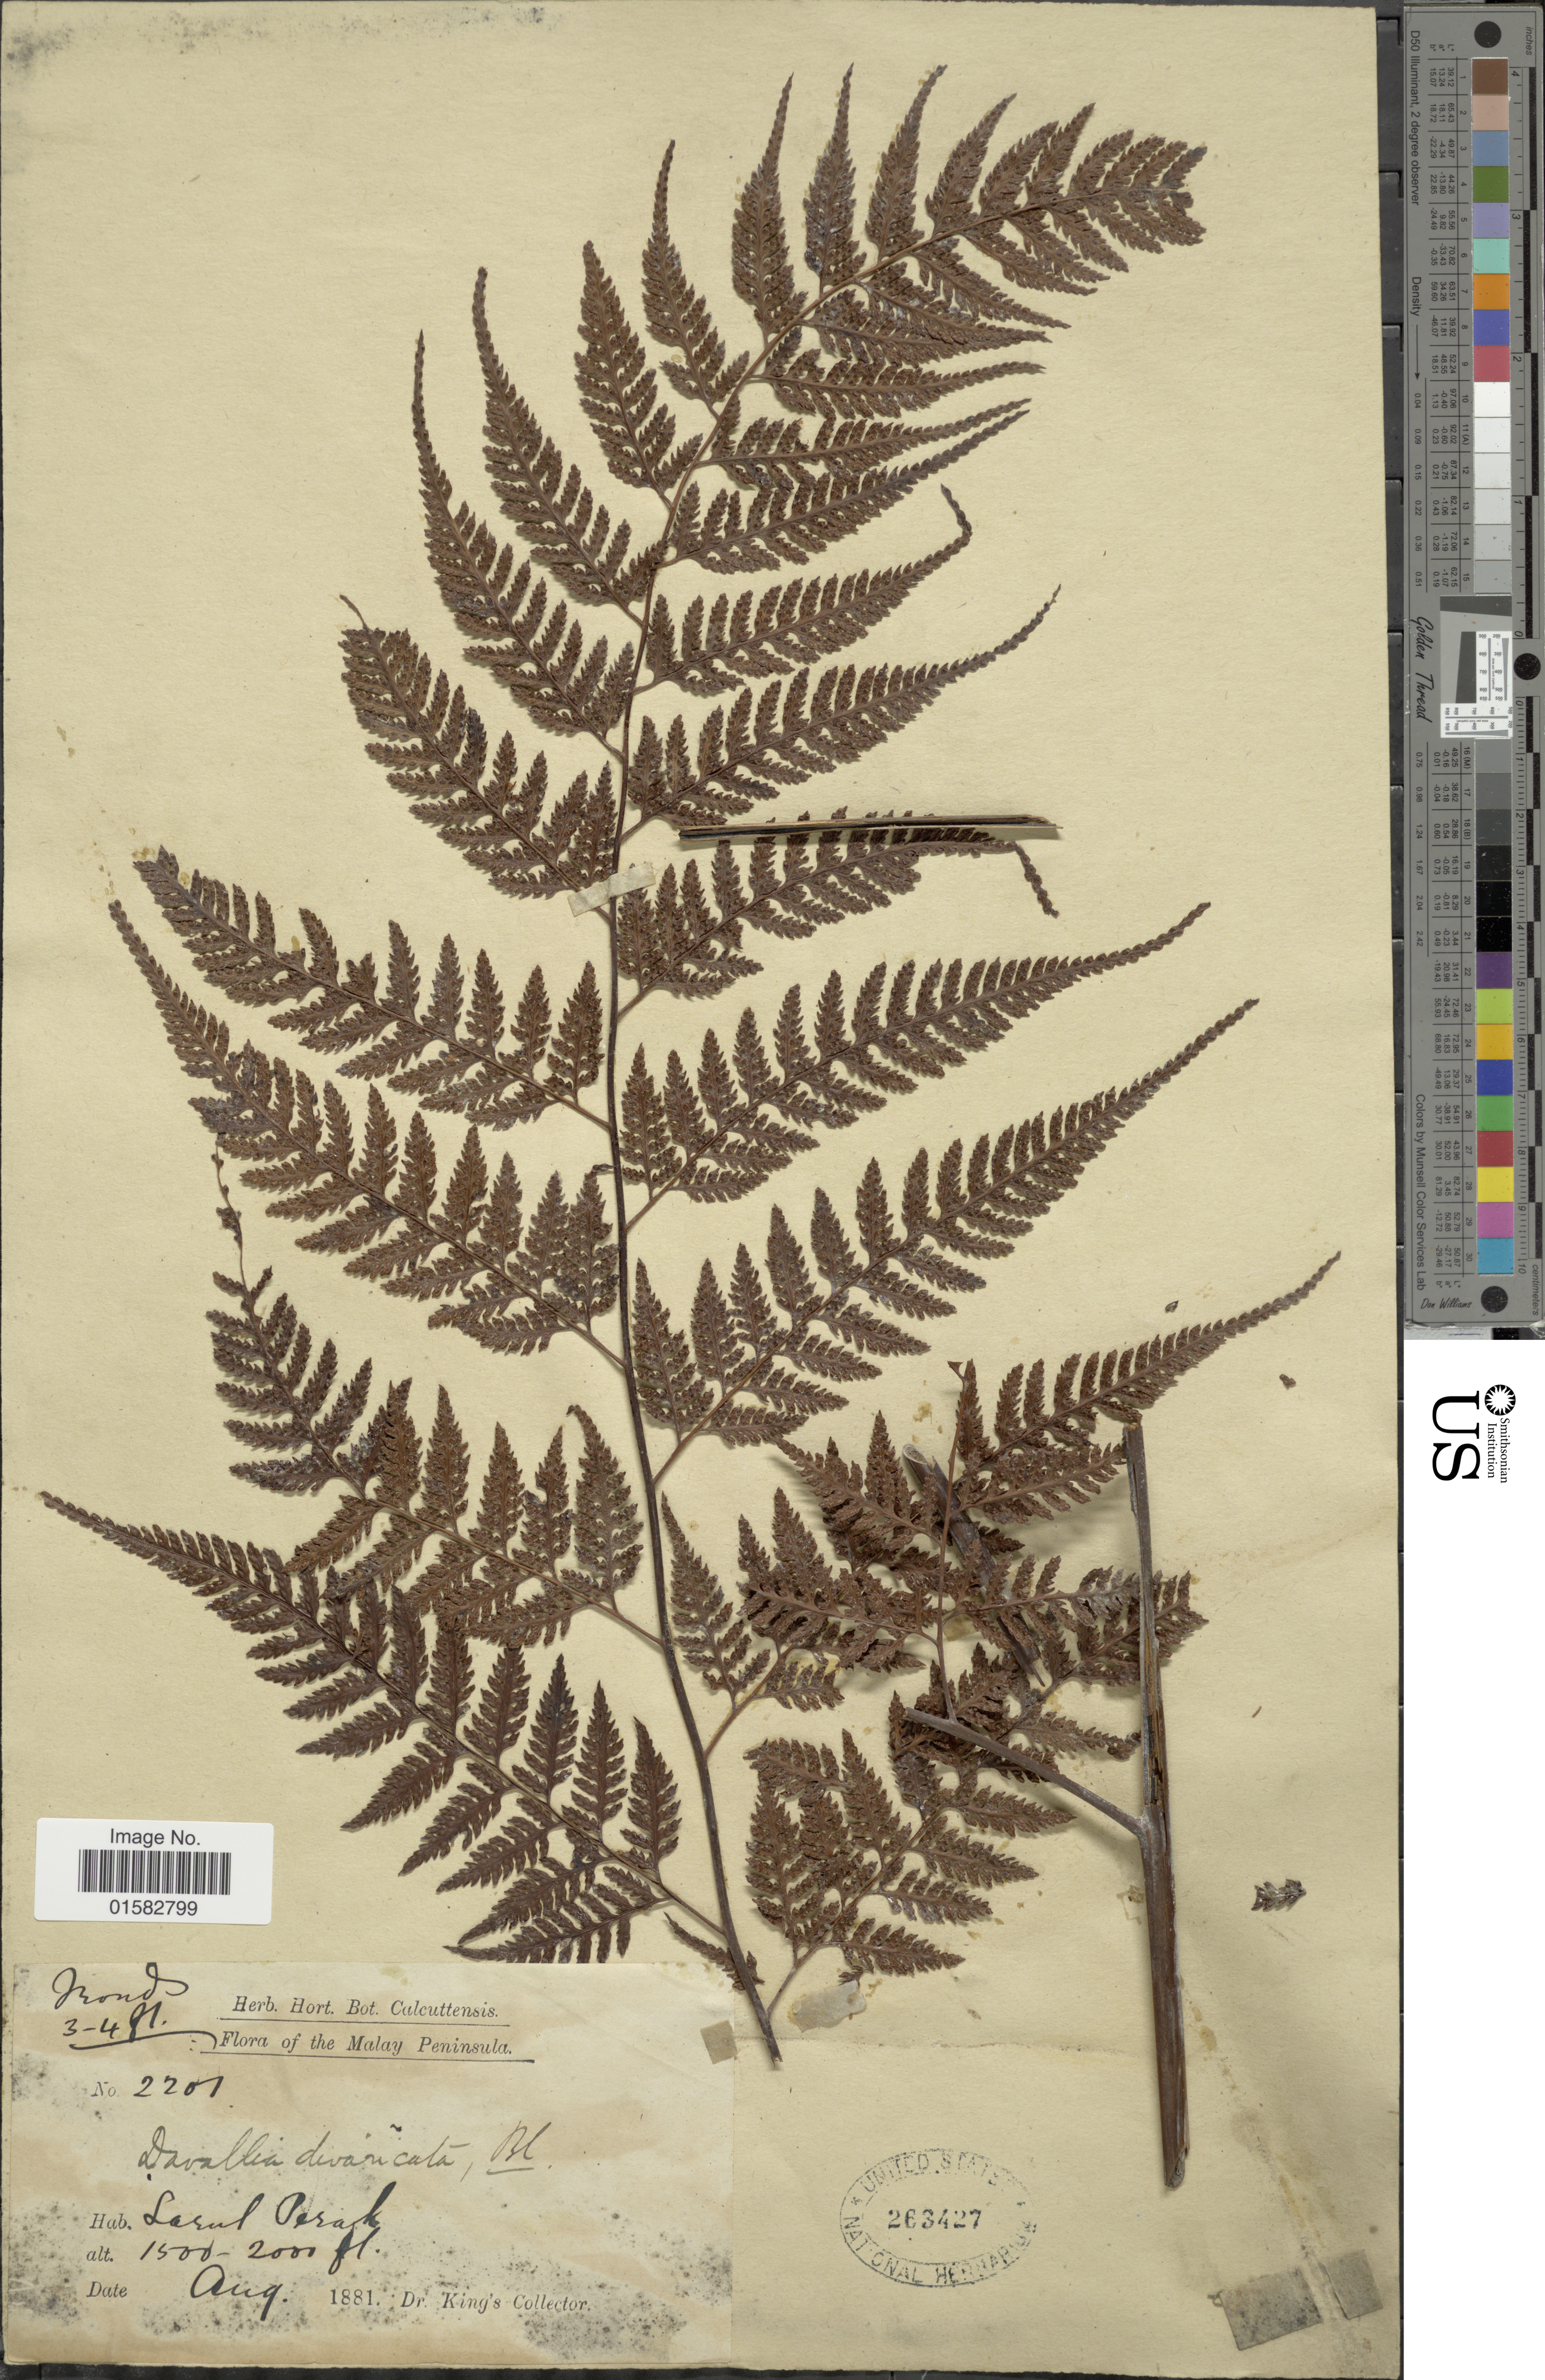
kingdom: Plantae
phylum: Tracheophyta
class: Polypodiopsida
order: Polypodiales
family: Davalliaceae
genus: Davallia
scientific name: Davallia divaricata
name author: Blume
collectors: Dr. King's collector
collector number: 2201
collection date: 1881-08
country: Malaysia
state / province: Perak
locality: Malay Peninsula, Sarul Perak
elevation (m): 457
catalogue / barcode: US 263427